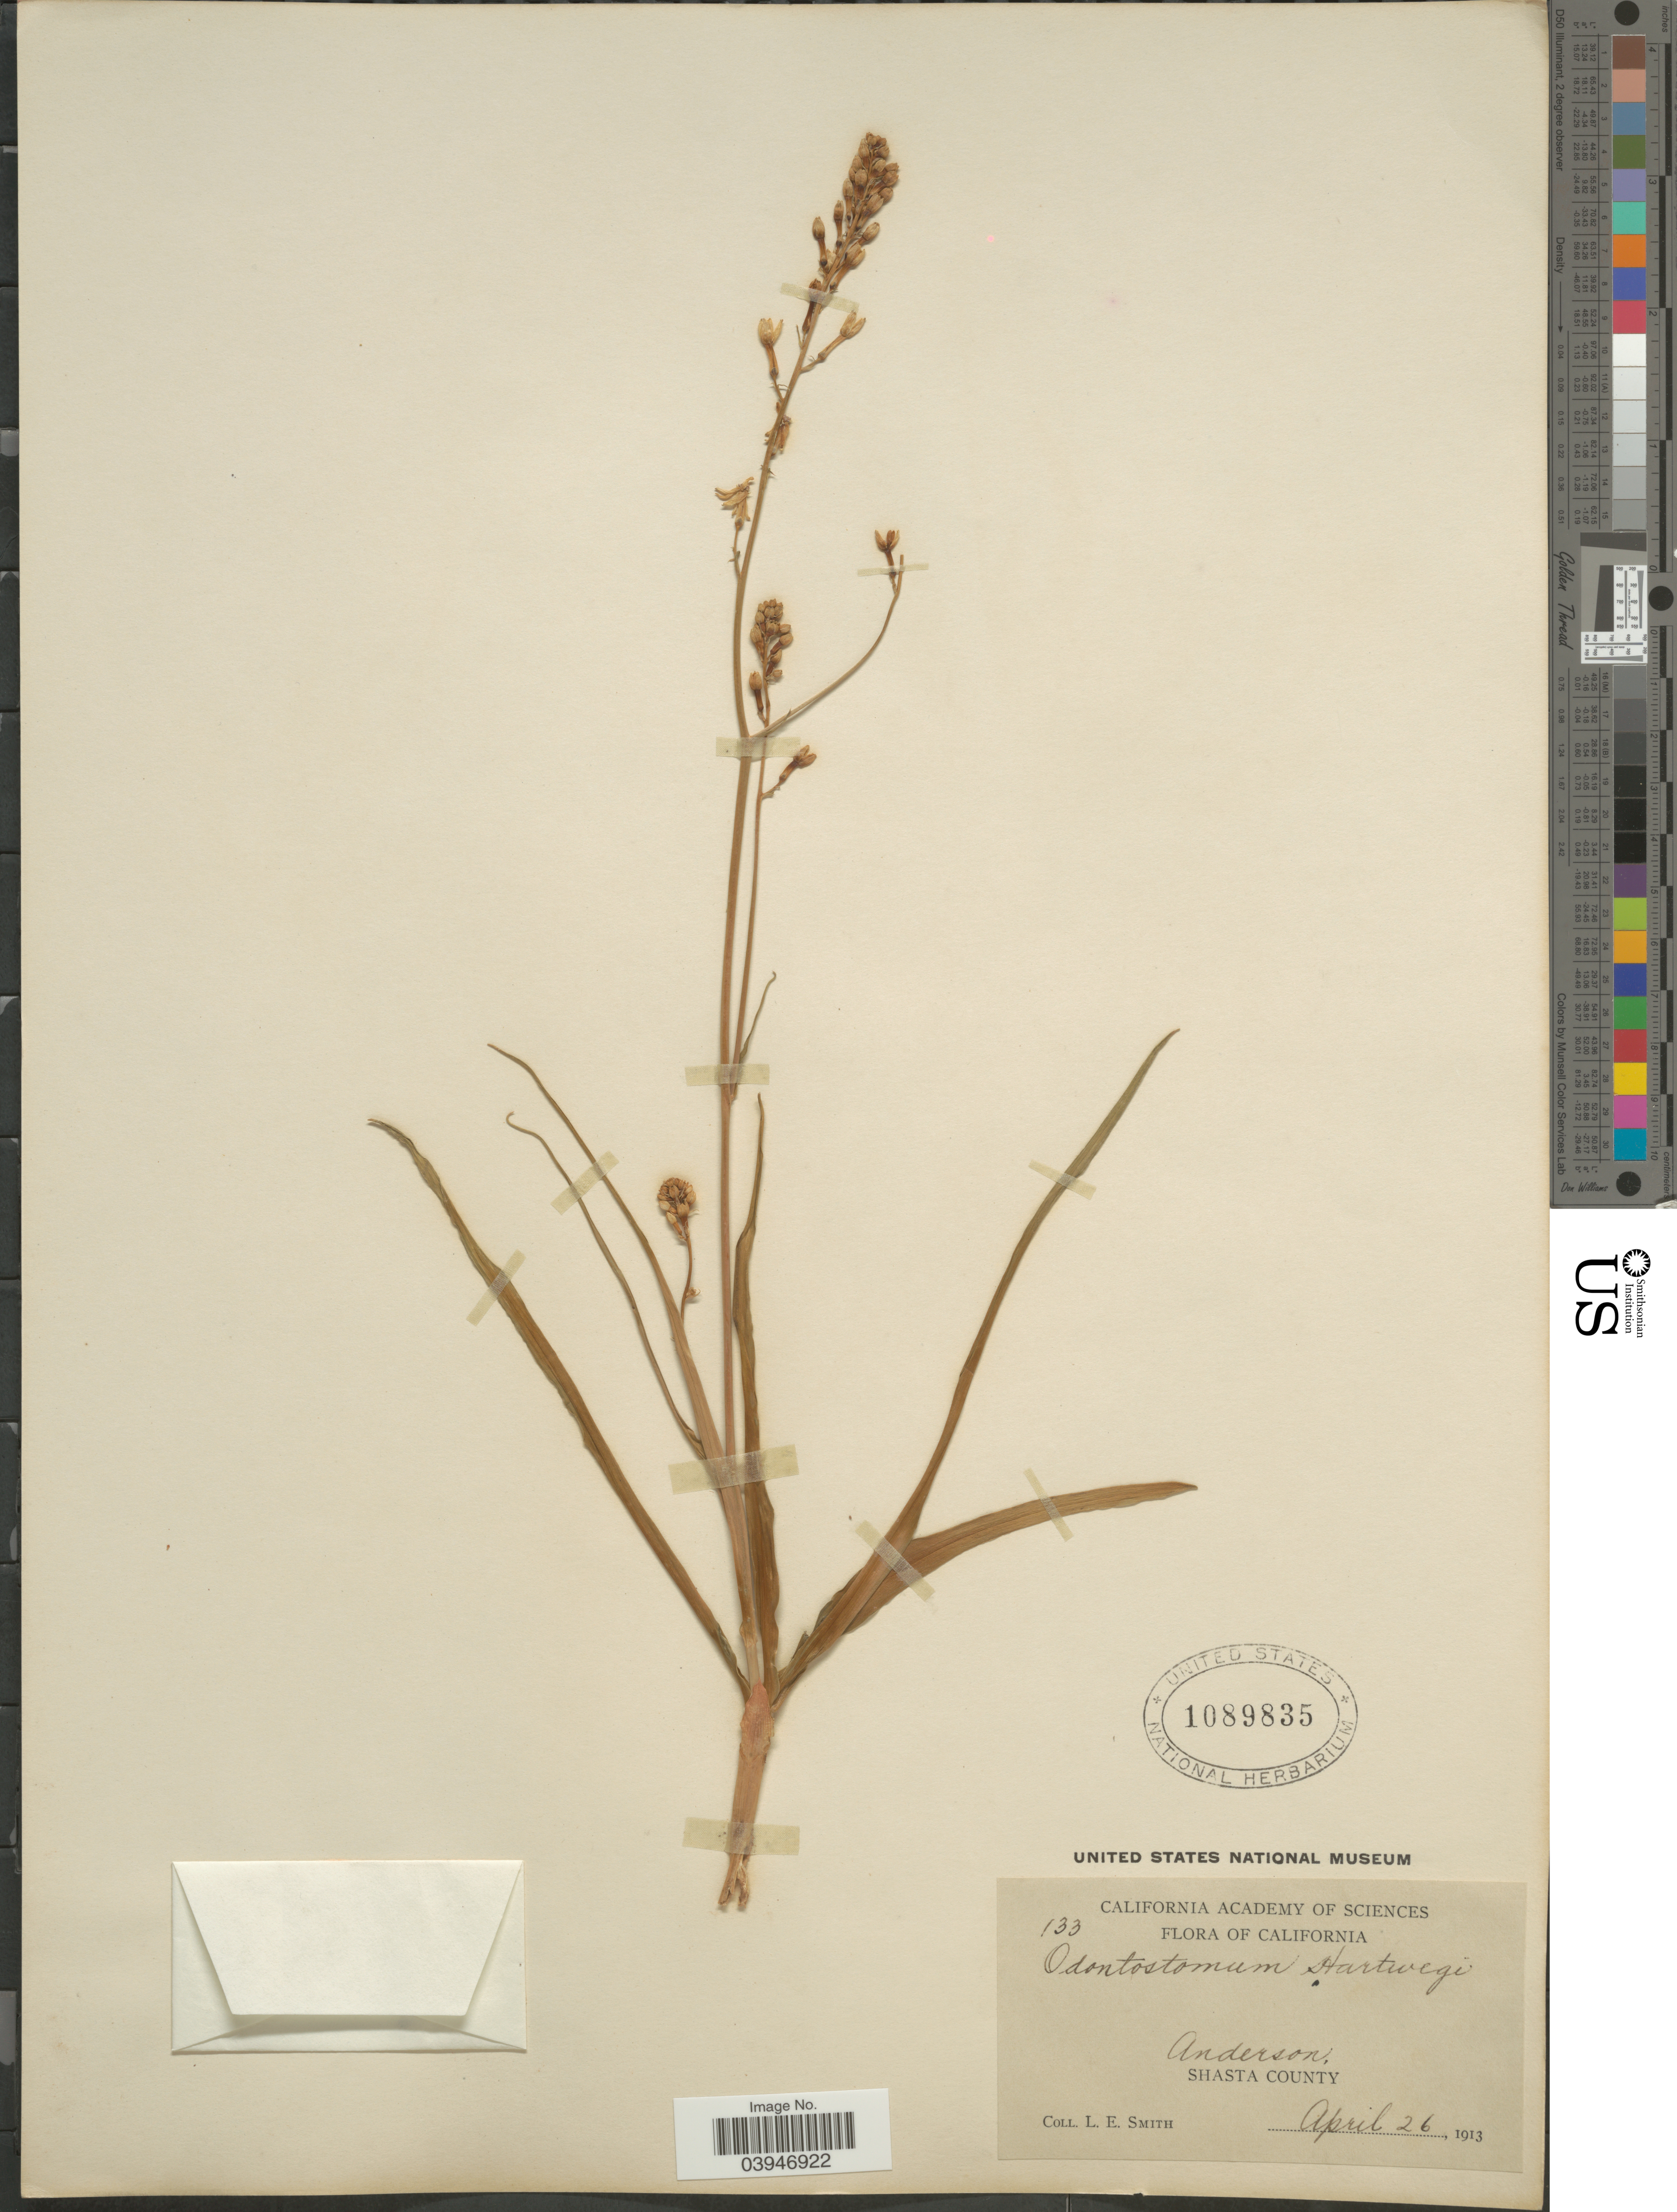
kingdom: Plantae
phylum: Tracheophyta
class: Liliopsida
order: Asparagales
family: Tecophilaeaceae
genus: Odontostomum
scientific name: Odontostomum hartwegii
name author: Torr.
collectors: L. E. Smith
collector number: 133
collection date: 1913-04-26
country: United States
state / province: California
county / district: Shasta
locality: Anderson, Shasta County.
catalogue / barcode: US 1089835